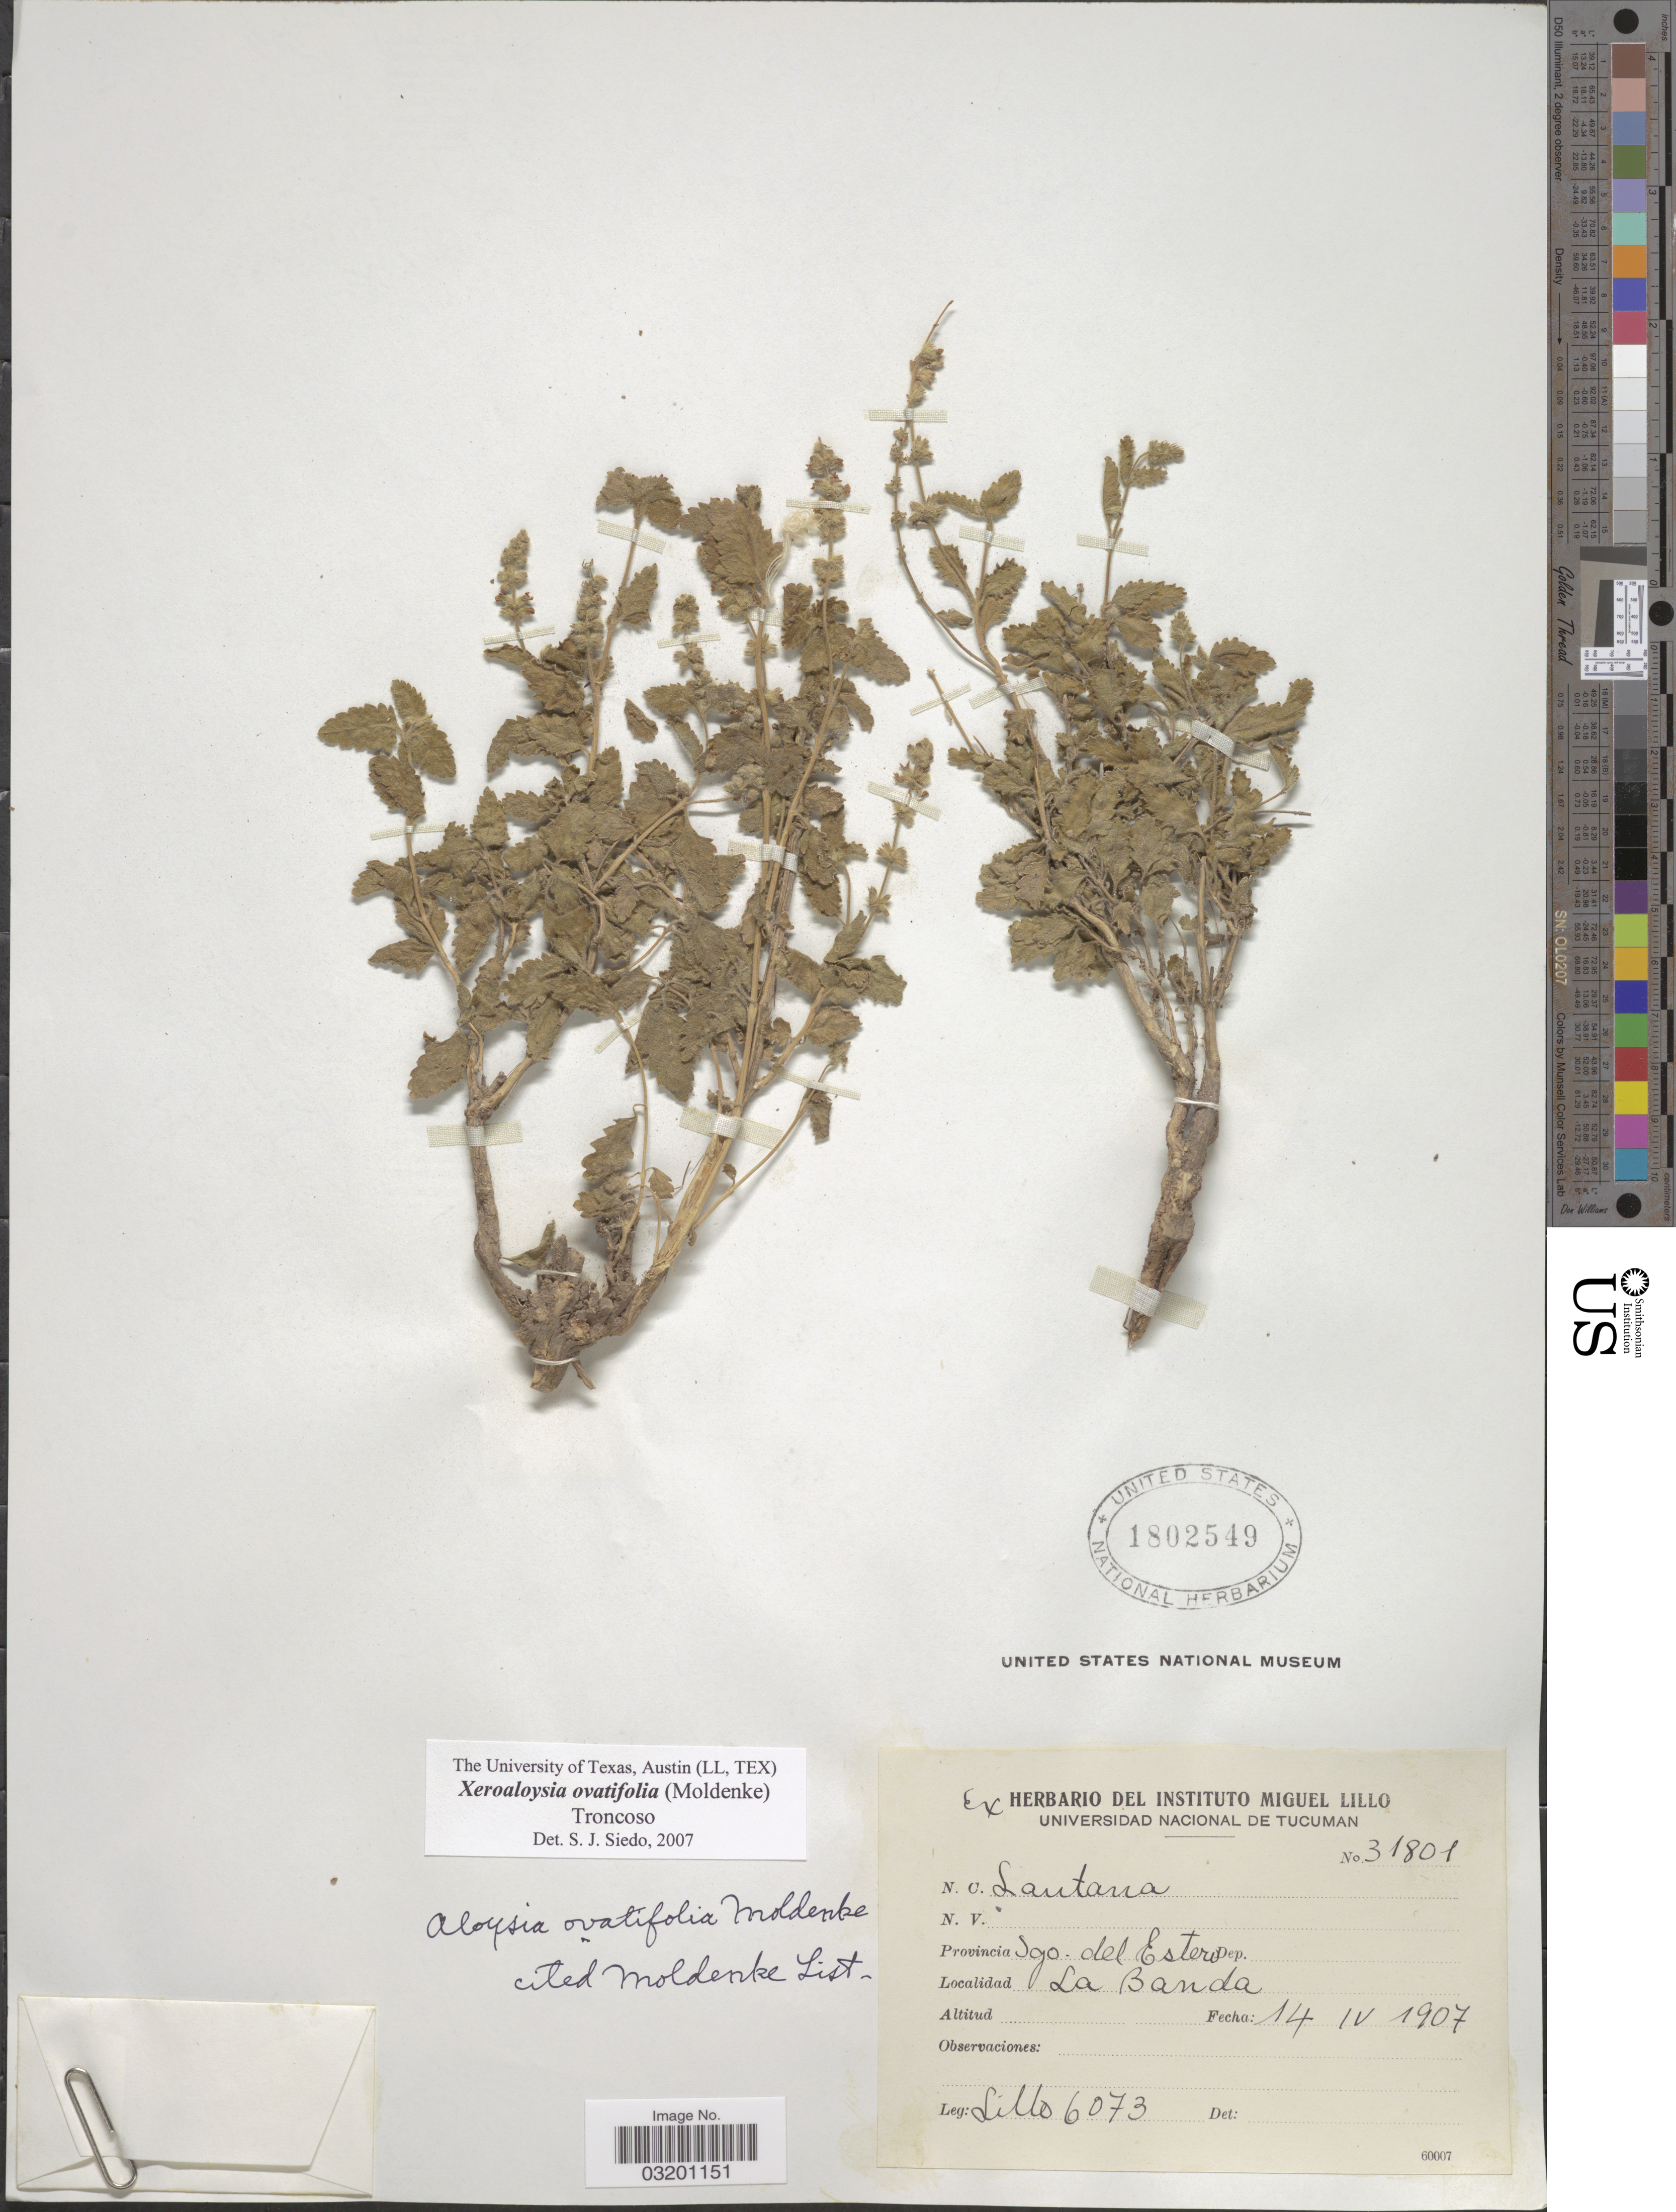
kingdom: Plantae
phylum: Tracheophyta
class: Magnoliopsida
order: Lamiales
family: Verbenaceae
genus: Xeroaloysia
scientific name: Xeroaloysia ovatifolia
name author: (Moldenke) Tronc.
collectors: -. Lillo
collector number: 6073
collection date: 1907-04-14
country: Argentina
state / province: Santiago del Estero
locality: La Banda.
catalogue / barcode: US 1802549